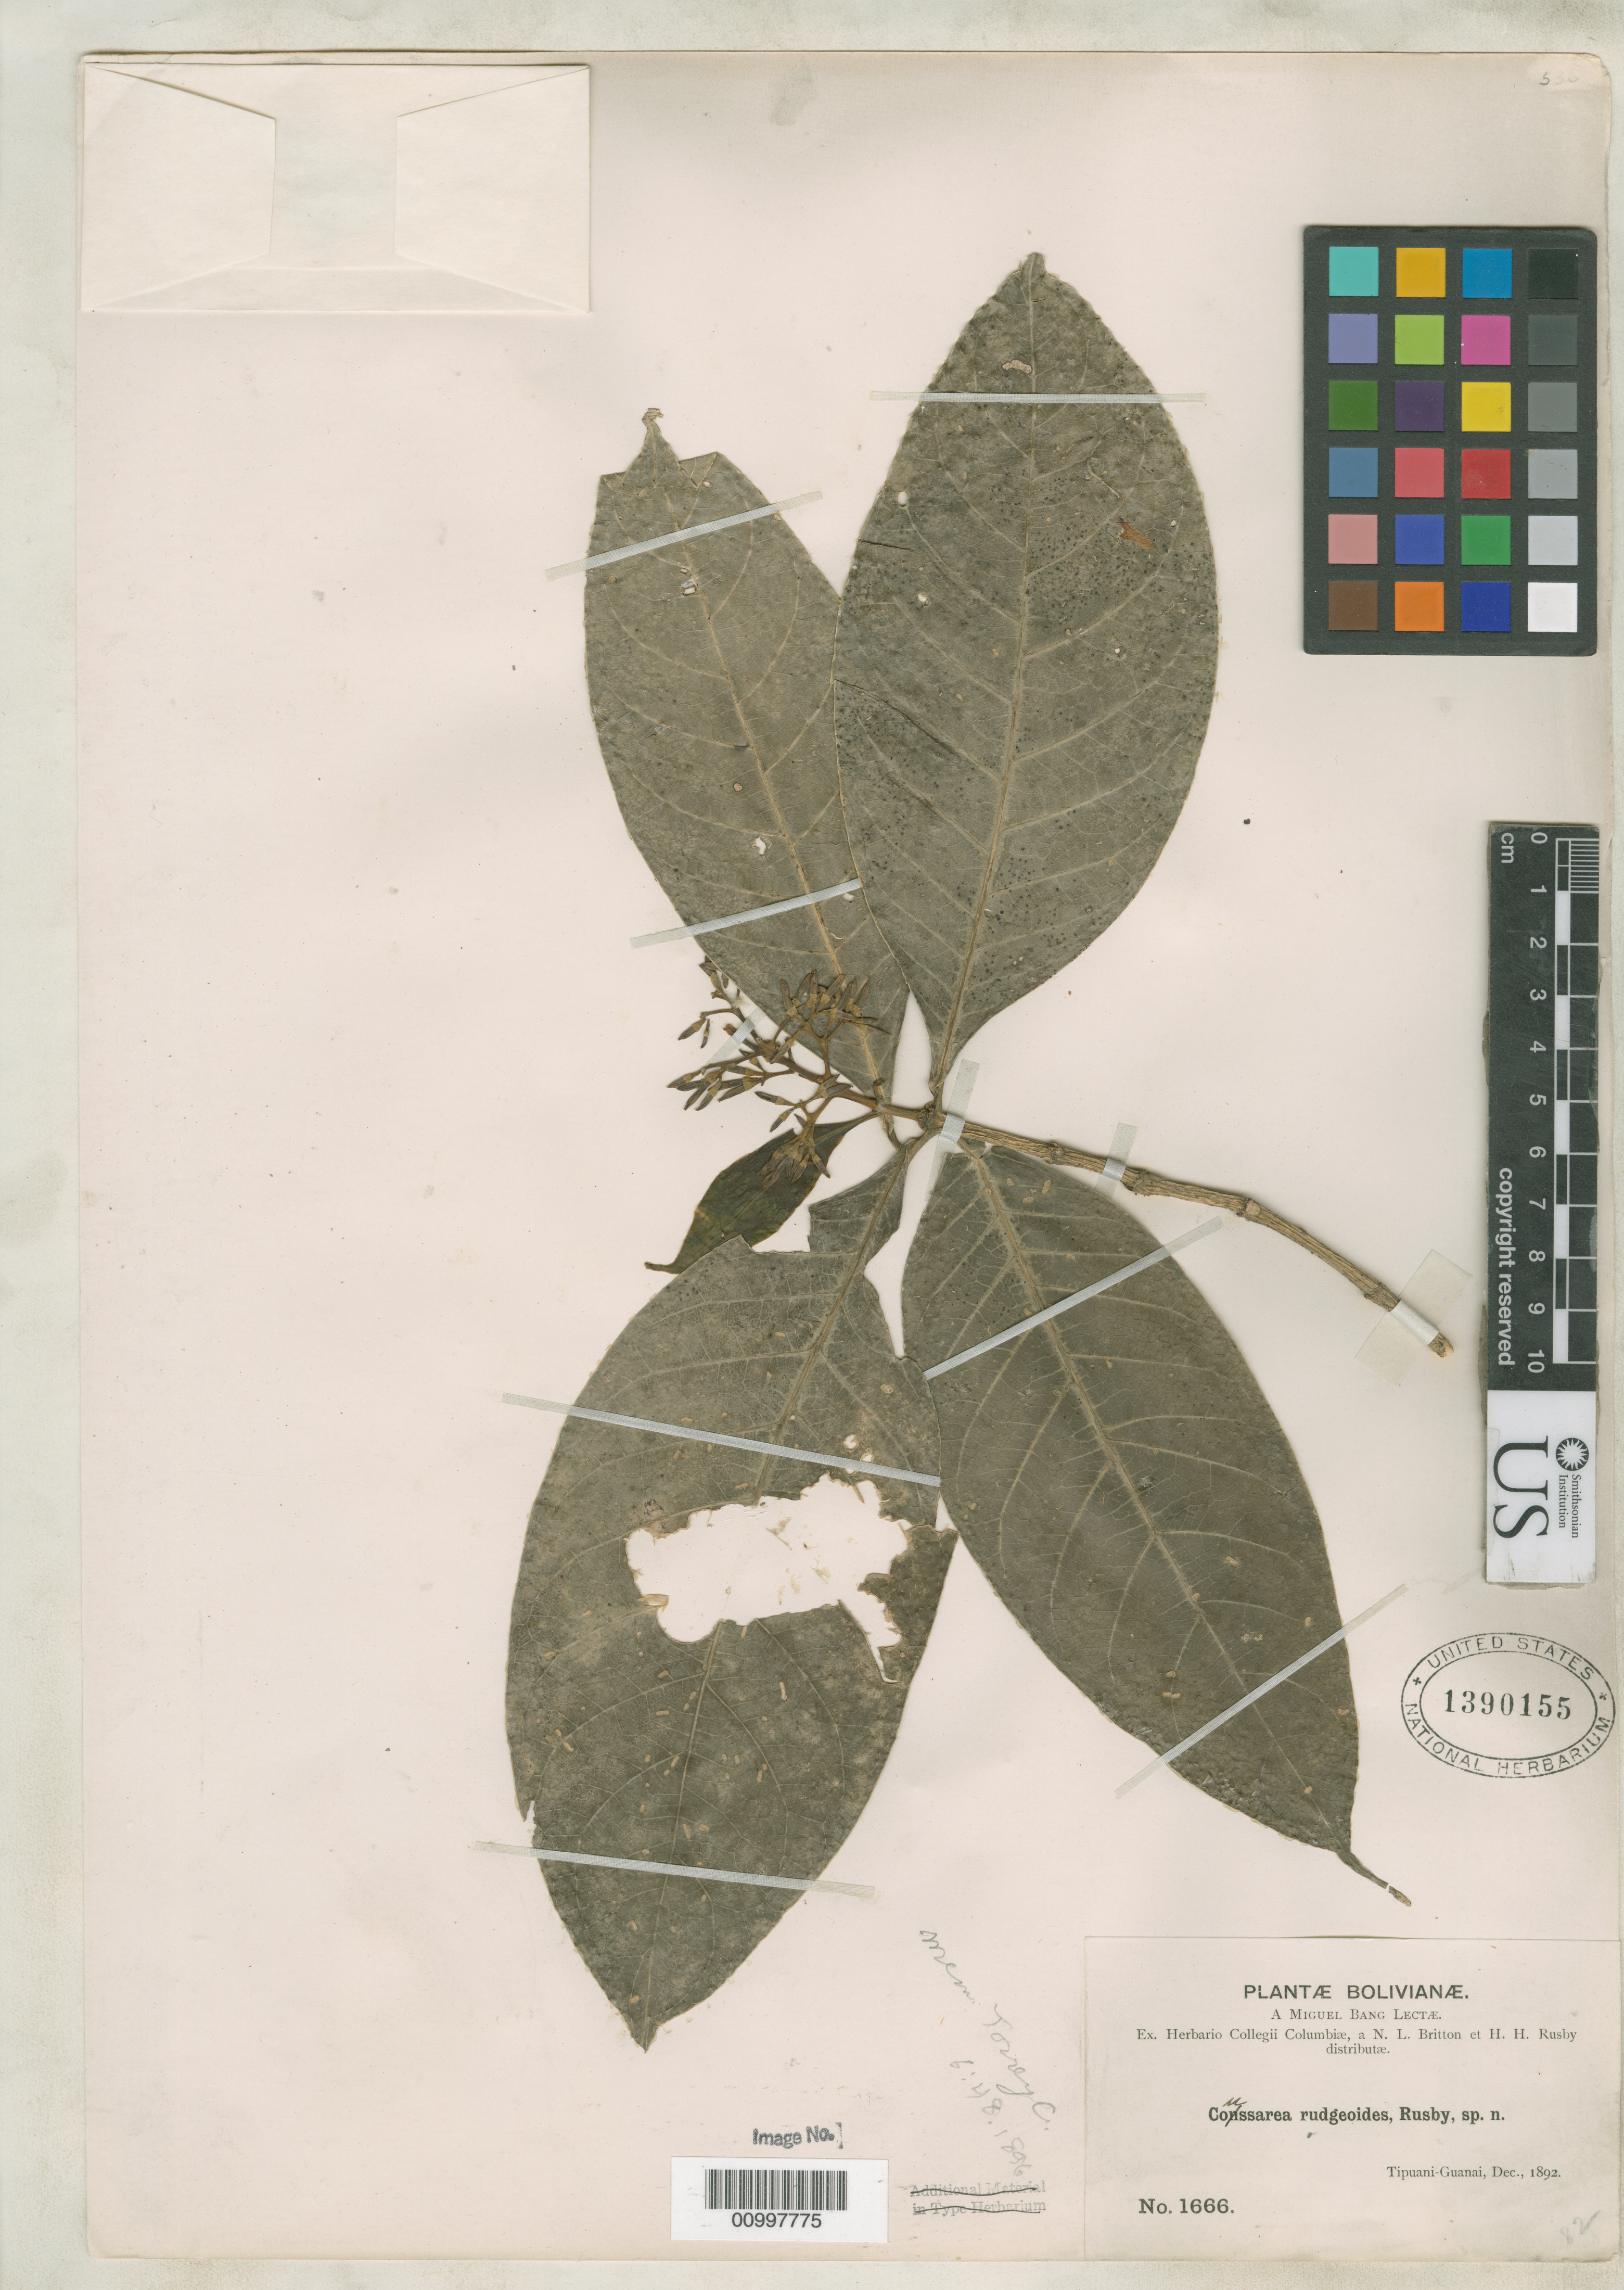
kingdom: Plantae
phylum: Tracheophyta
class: Magnoliopsida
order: Gentianales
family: Rubiaceae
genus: Coussarea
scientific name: Coussarea rudgeoides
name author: Rusby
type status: Isotype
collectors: M. Bang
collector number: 1666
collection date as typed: Dec 1892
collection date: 1892-12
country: Bolivia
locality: Between Tipuani and Guanai.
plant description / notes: Specimen ex John Donnell Smith herbarium.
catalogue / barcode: US 1390155